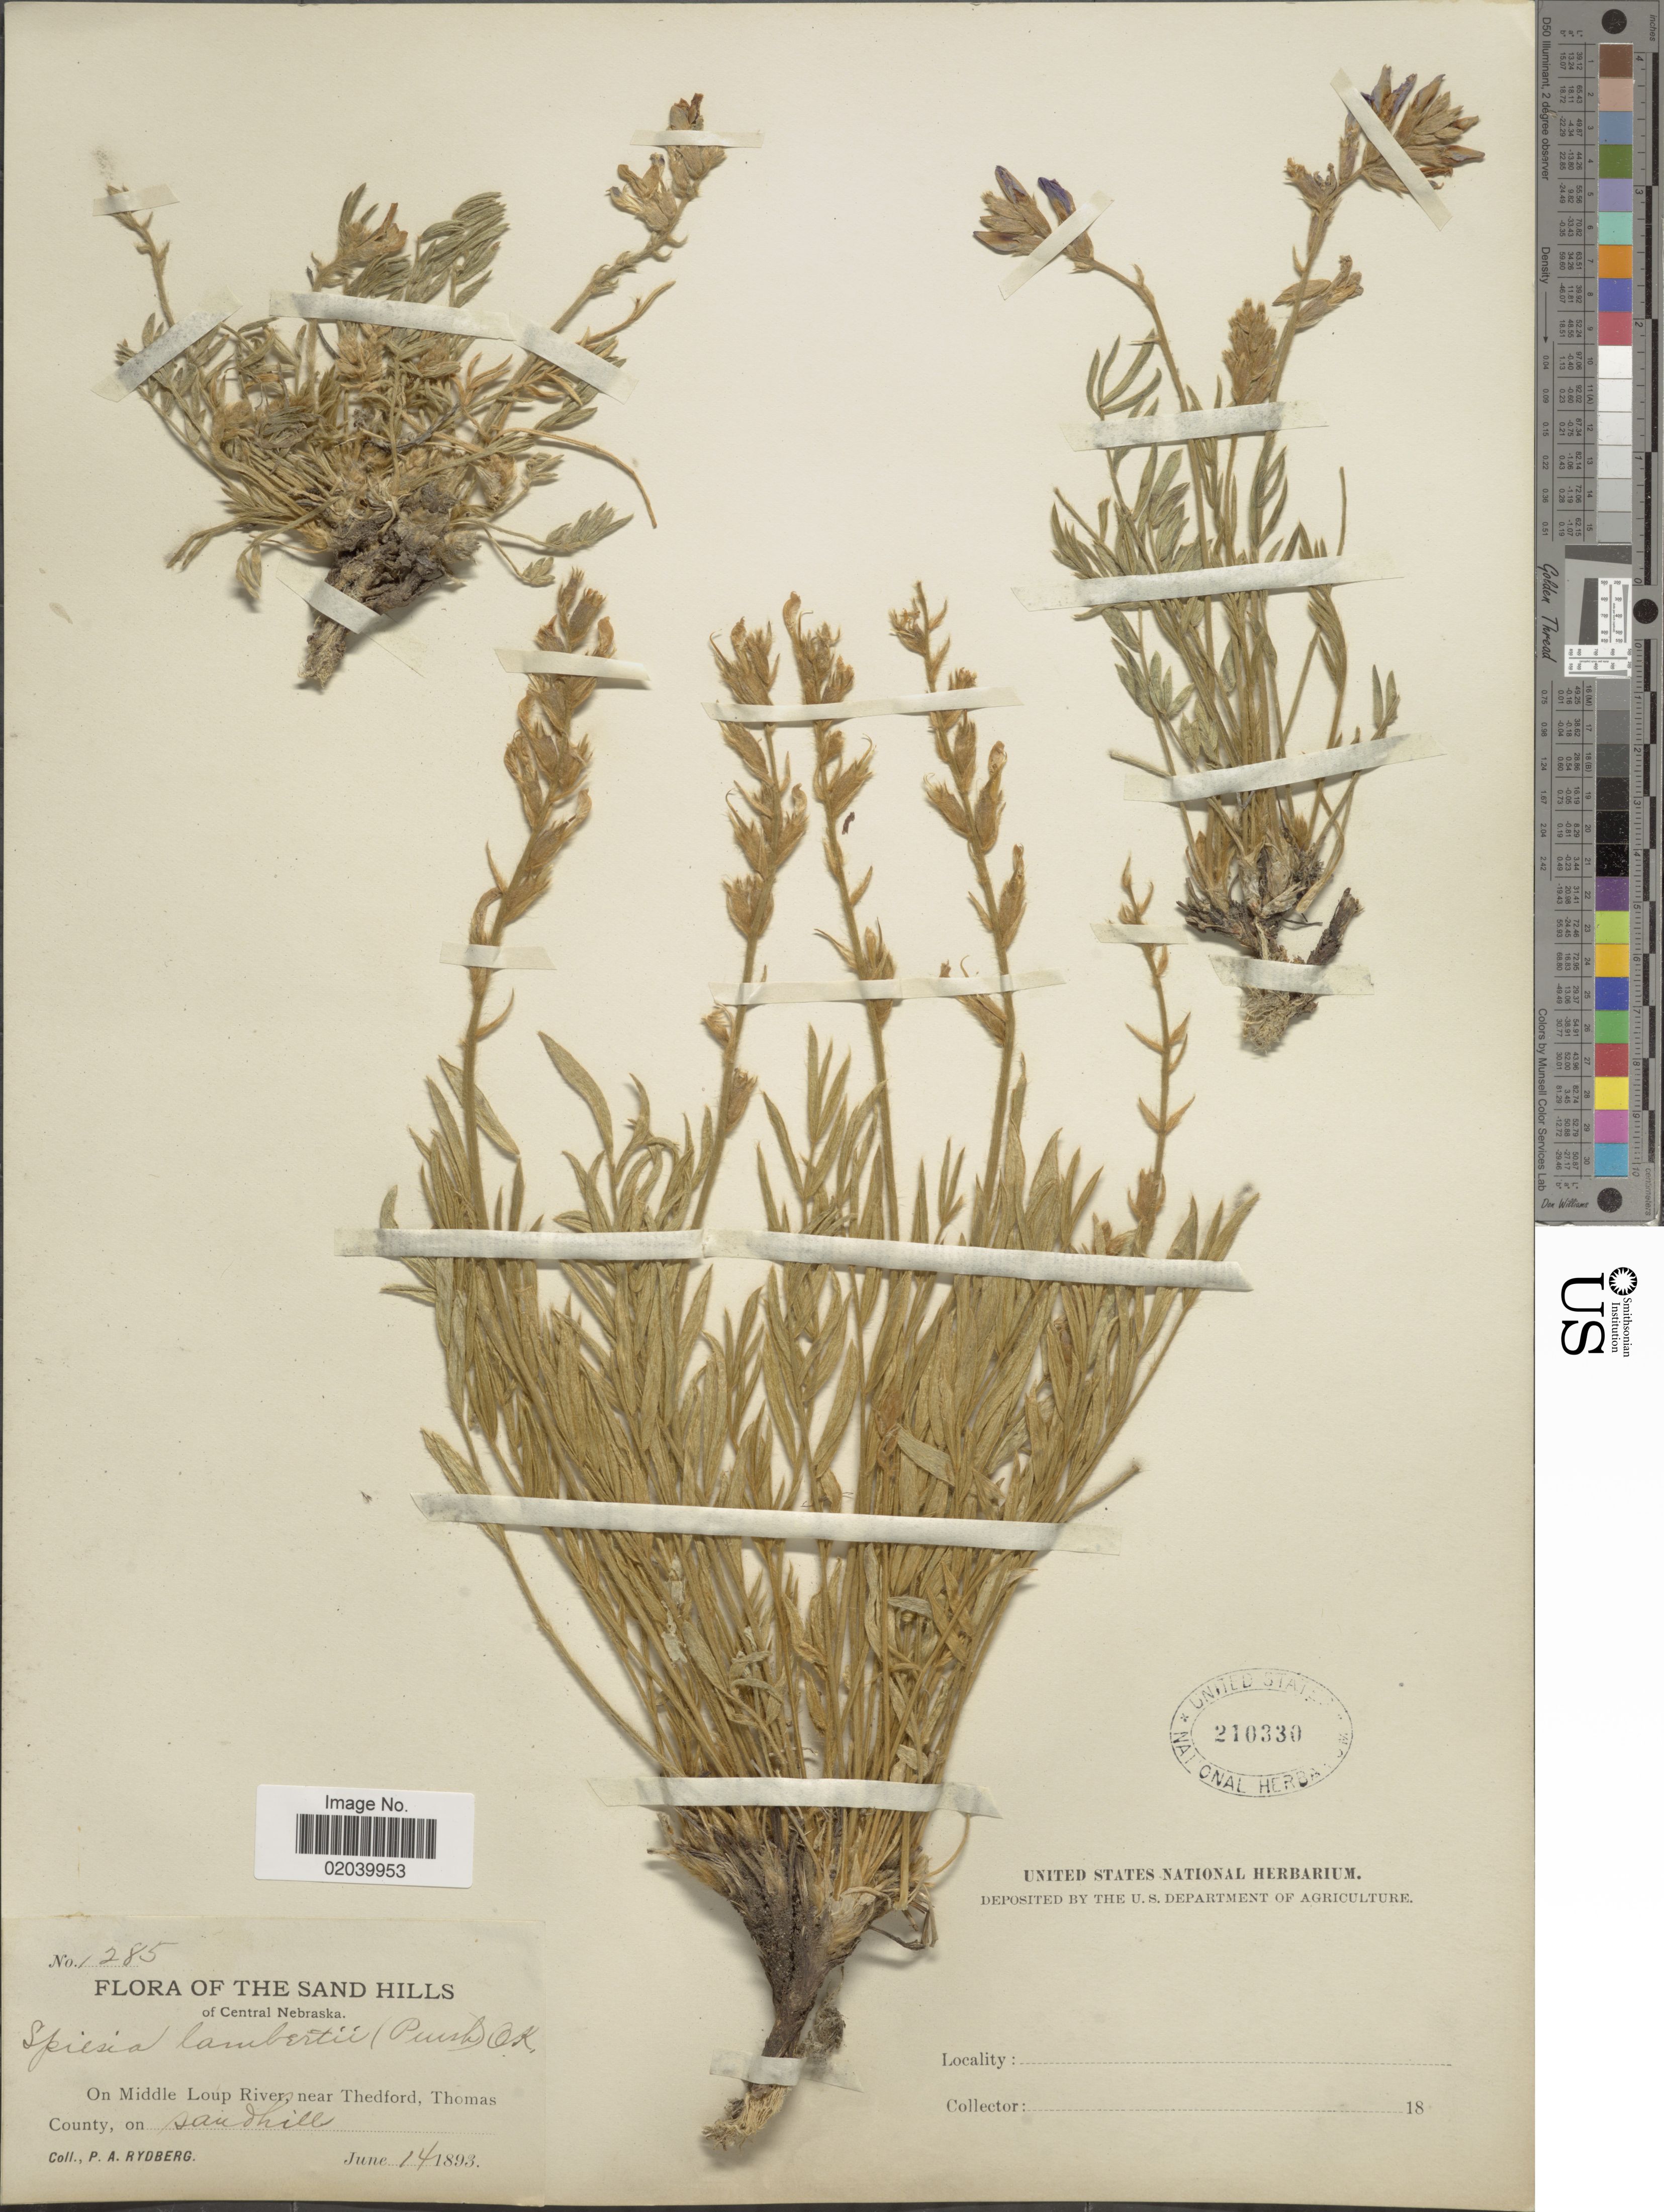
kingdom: Plantae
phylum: Tracheophyta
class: Magnoliopsida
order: Fabales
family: Fabaceae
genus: Oxytropis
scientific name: Oxytropis lambertii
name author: Pursh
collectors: P. A. Rydberg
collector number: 1285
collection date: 1893-06-14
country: United States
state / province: Nebraska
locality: The Sand Hills of Central Nebraska, On Middle Loup River, near Thedford, Thomas County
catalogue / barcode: US 210330